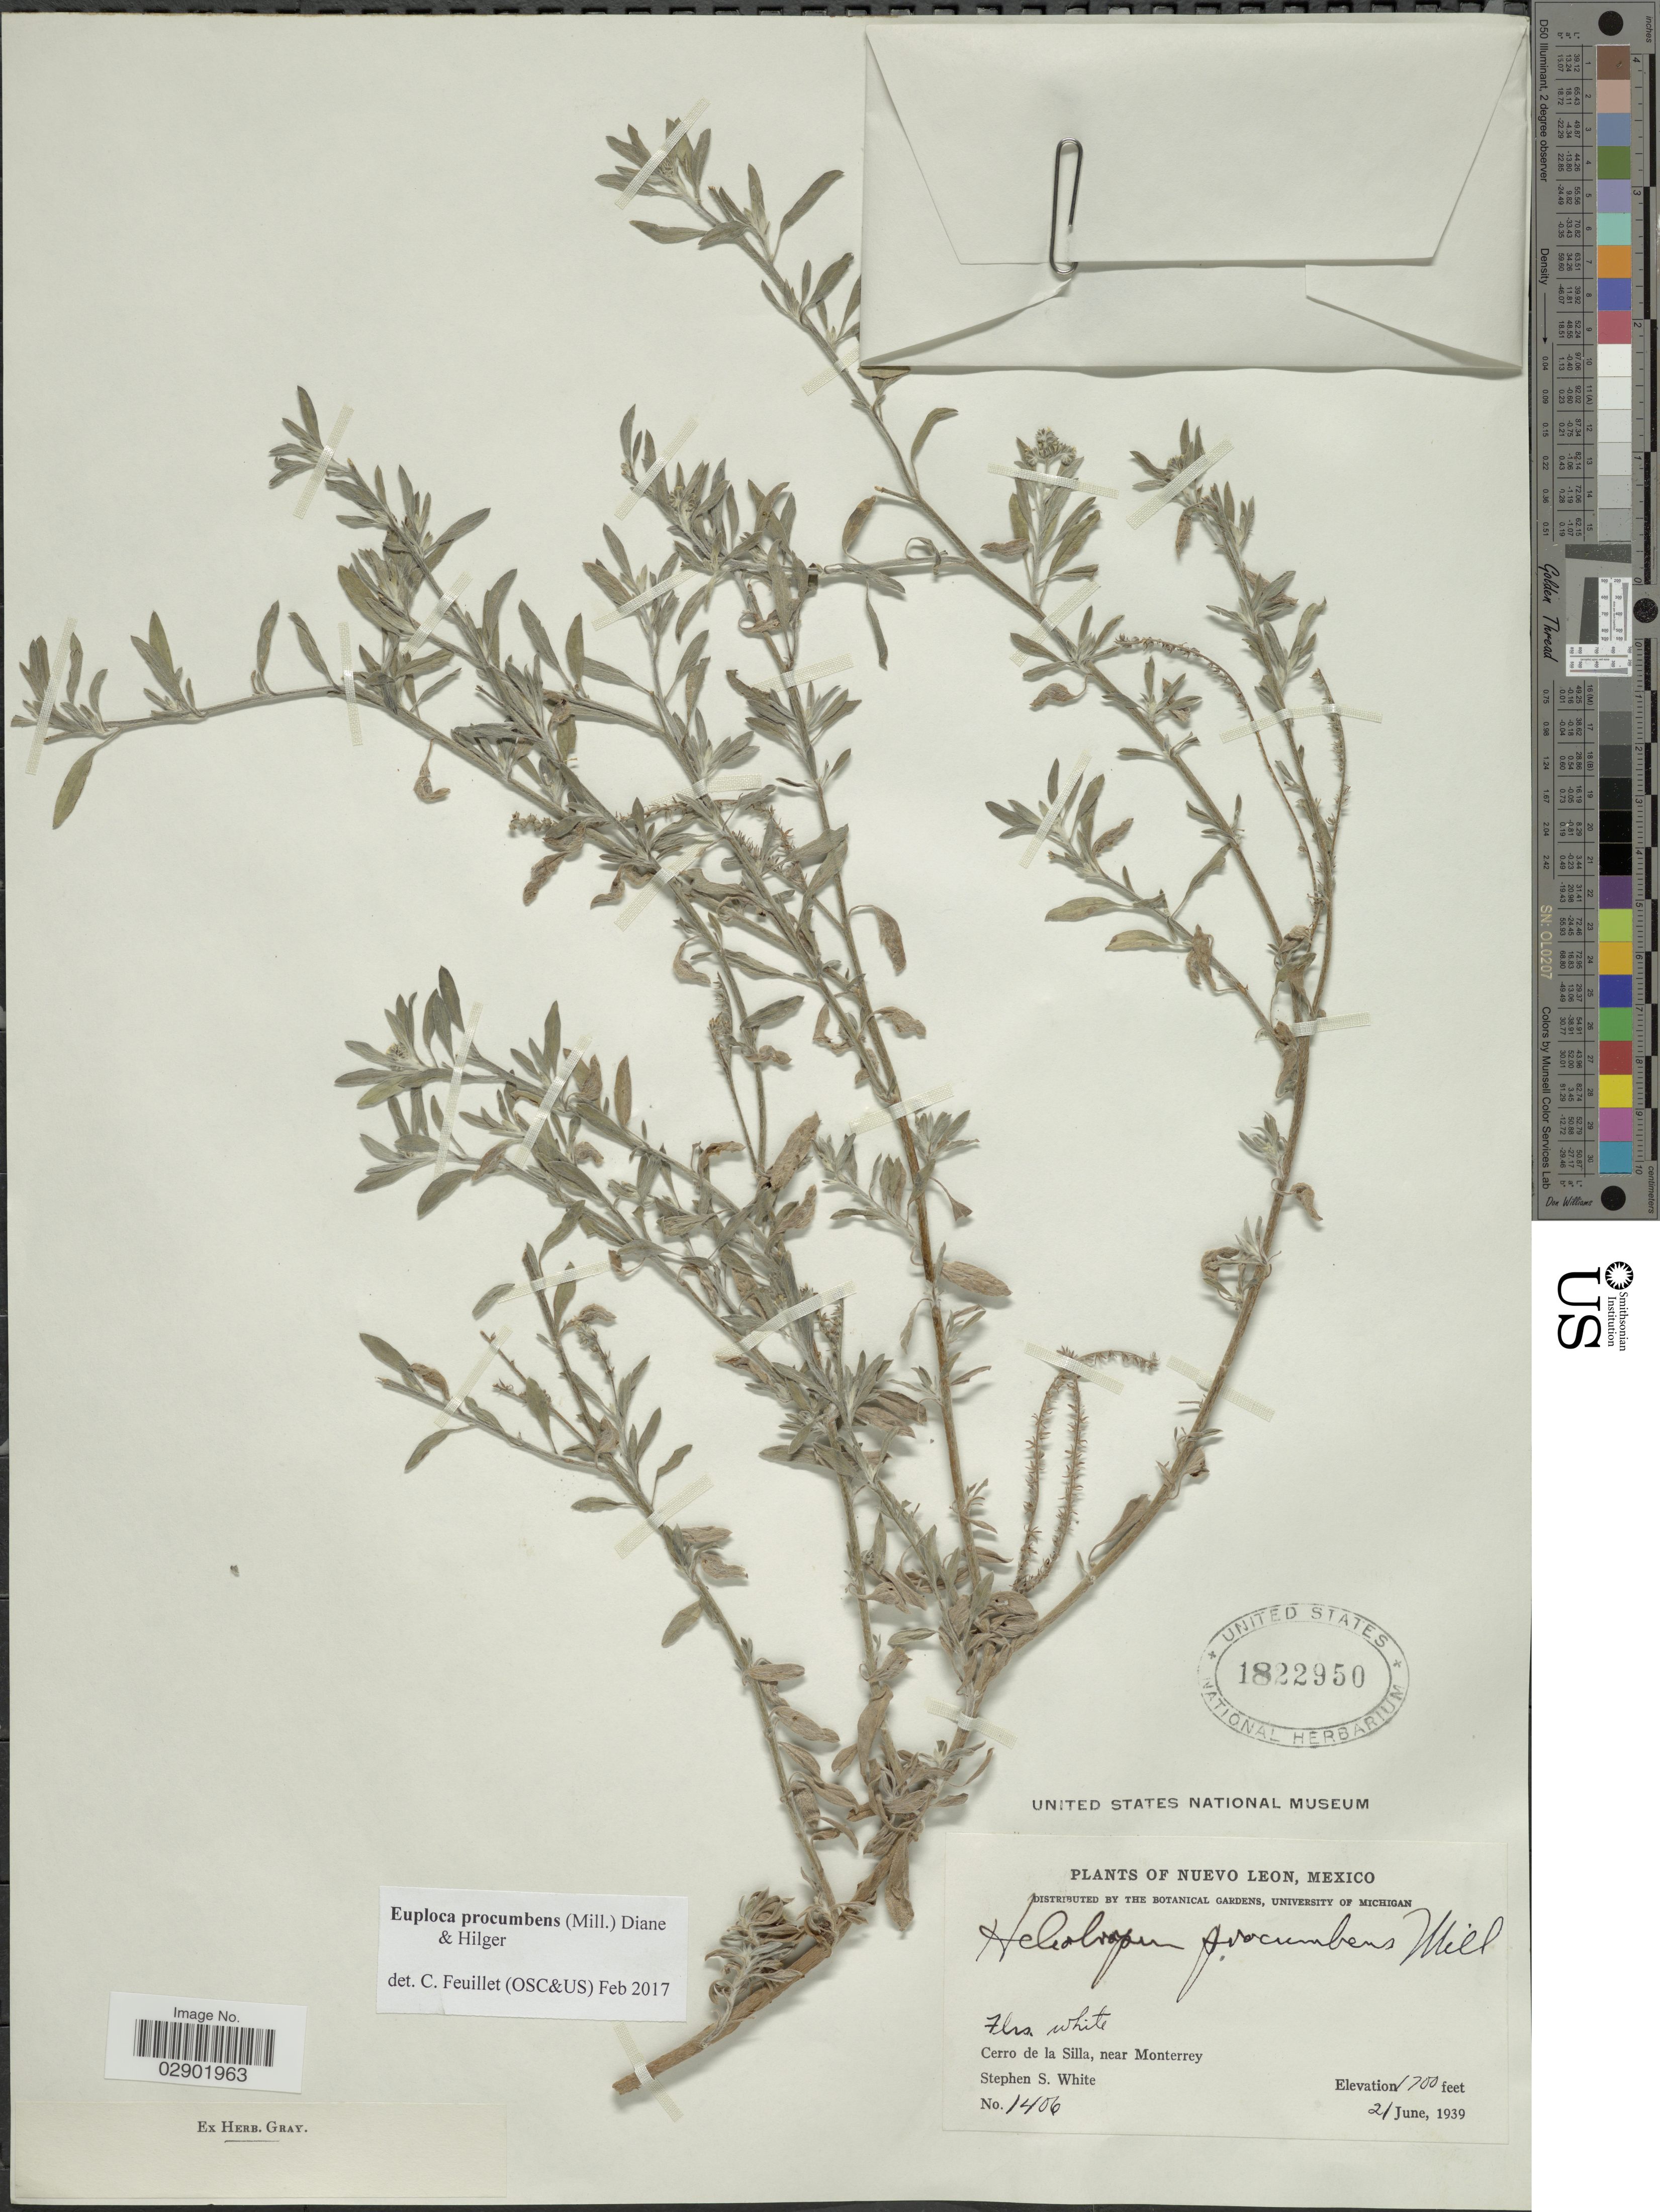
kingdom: Plantae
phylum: Tracheophyta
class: Magnoliopsida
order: Boraginales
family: Heliotropiaceae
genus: Euploca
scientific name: Euploca procumbens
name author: (Mill.) Diane & Hilger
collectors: S. S. White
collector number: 1406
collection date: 1939-06-21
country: Mexico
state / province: Nuevo León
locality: Cerro de la Silla, near Monterrey.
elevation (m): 518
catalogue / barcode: US 1822950